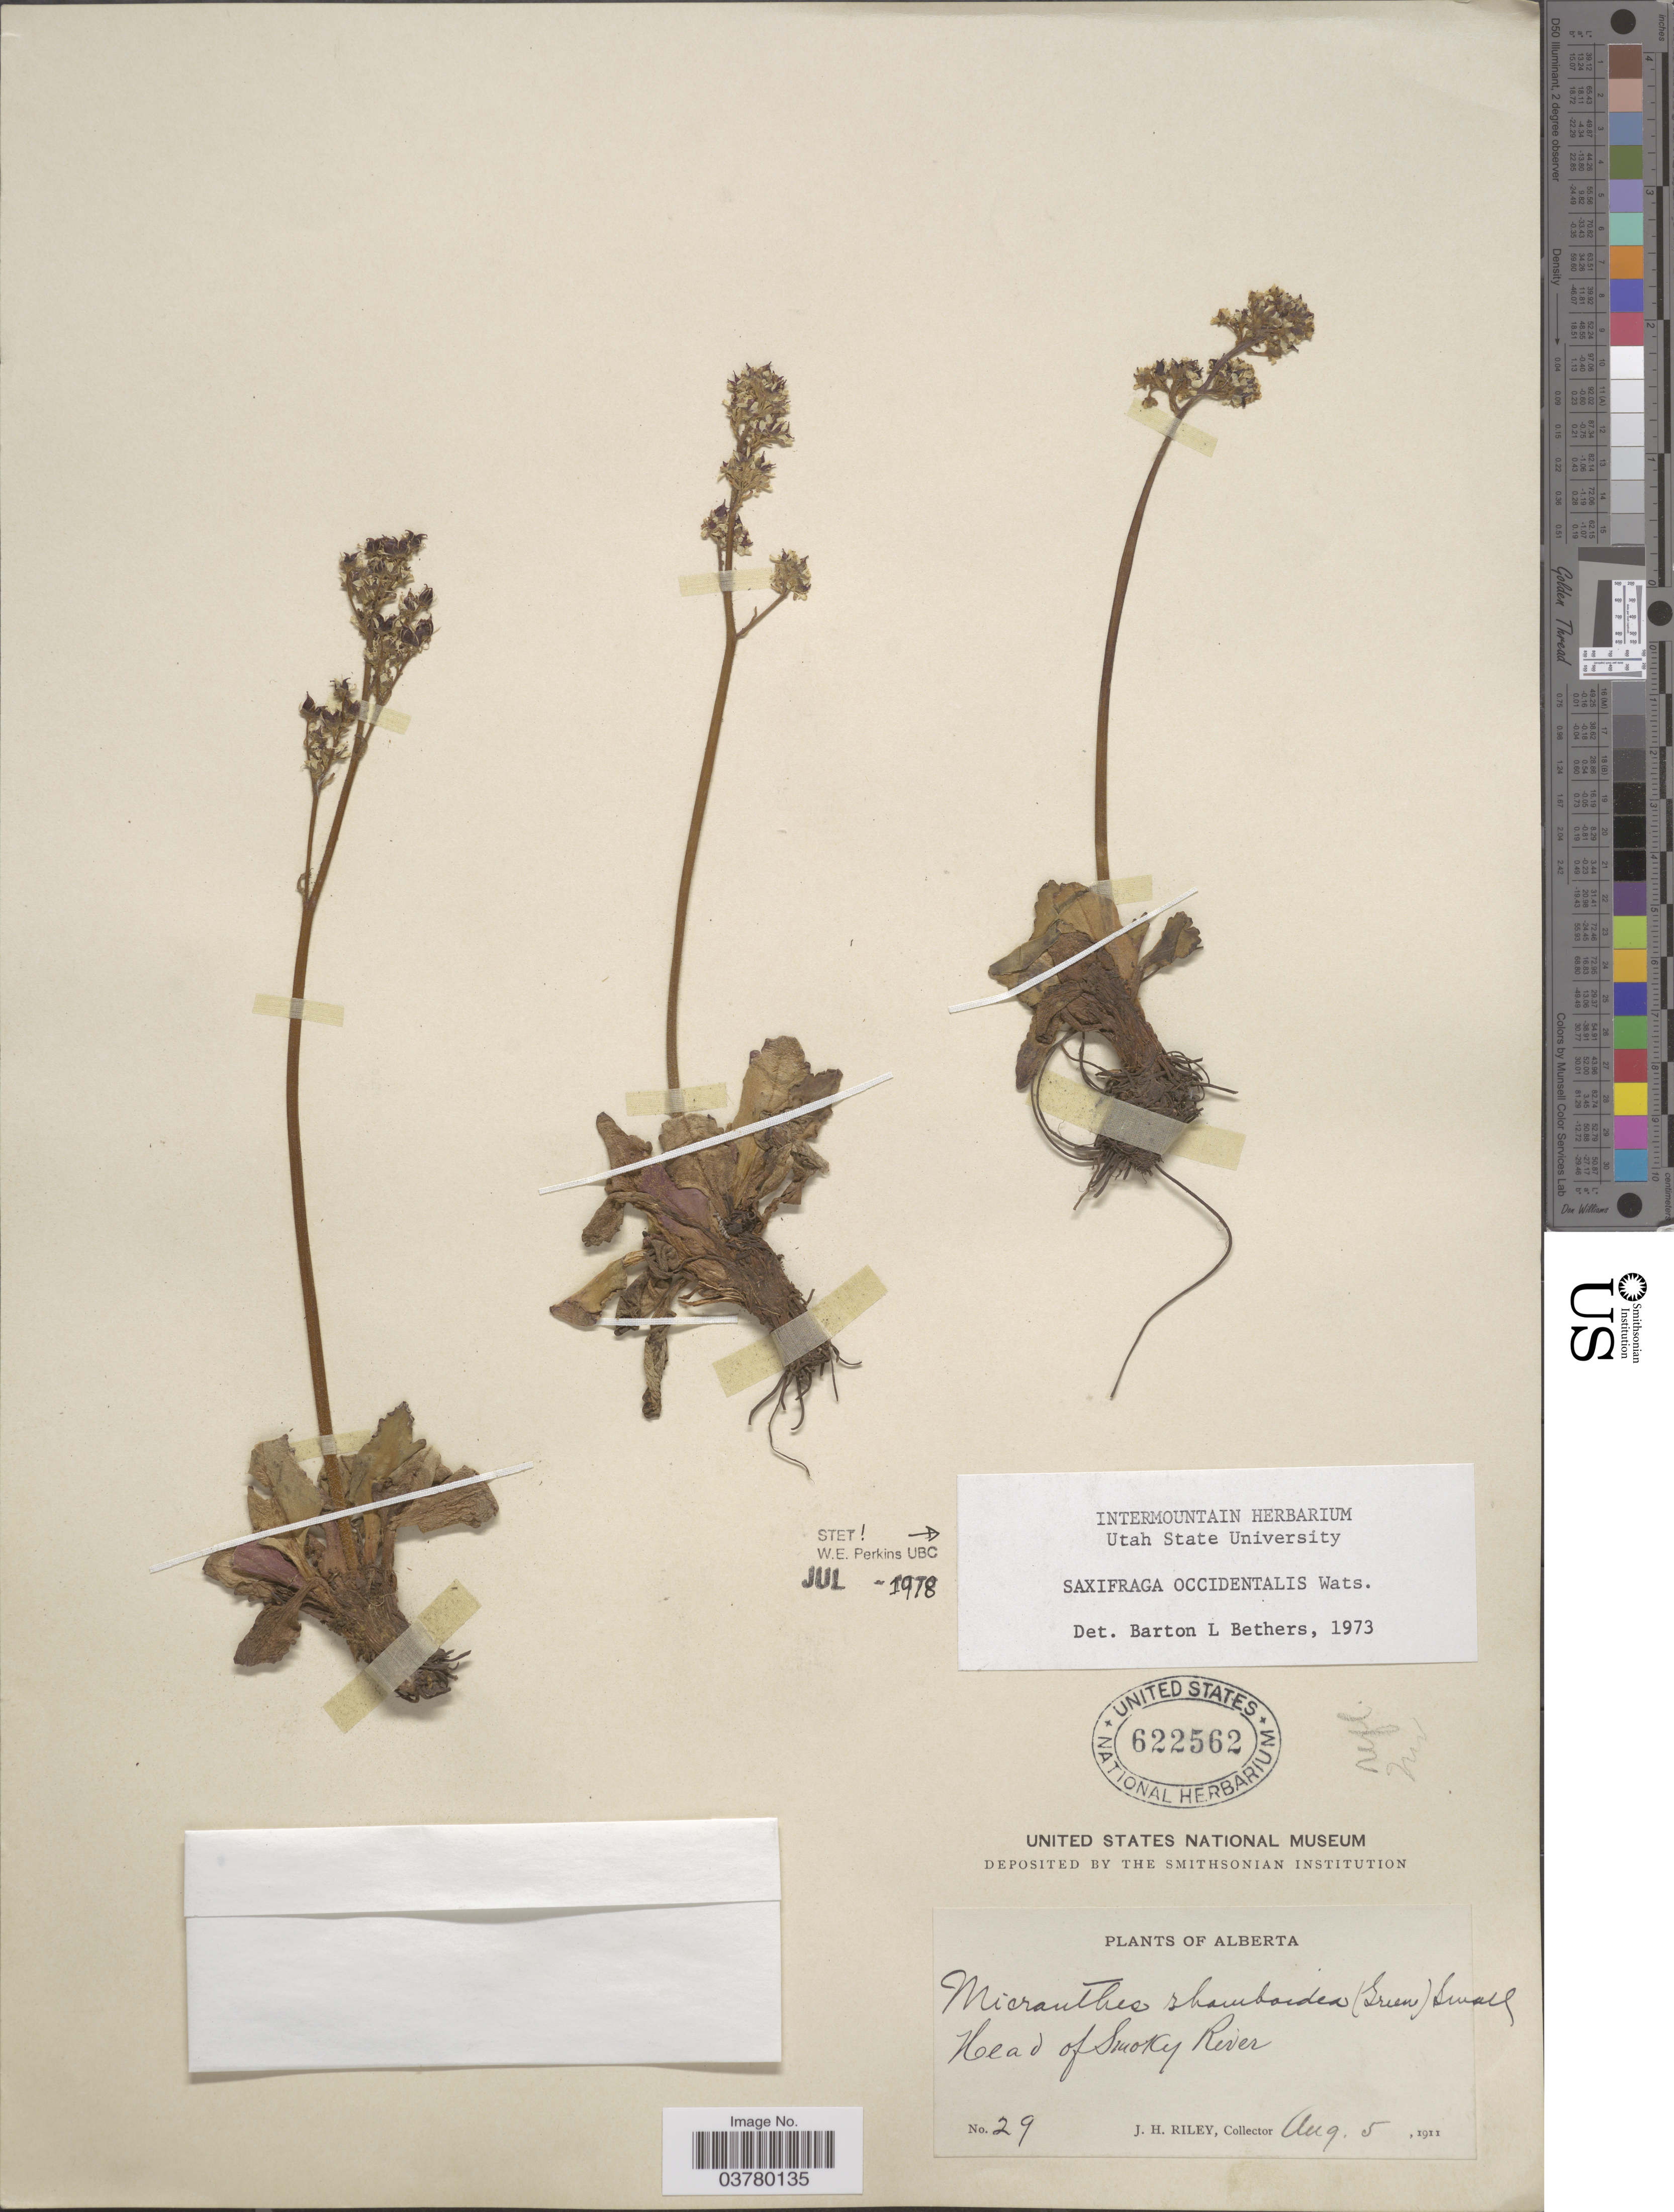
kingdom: Plantae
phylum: Tracheophyta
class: Magnoliopsida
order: Saxifragales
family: Saxifragaceae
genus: Micranthes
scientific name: Micranthes occidentalis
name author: (S. Watson) Small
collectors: J. H. Riley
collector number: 29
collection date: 1911-08-05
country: Canada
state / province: Alberta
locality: Head of Smoky River.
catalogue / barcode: US 622562